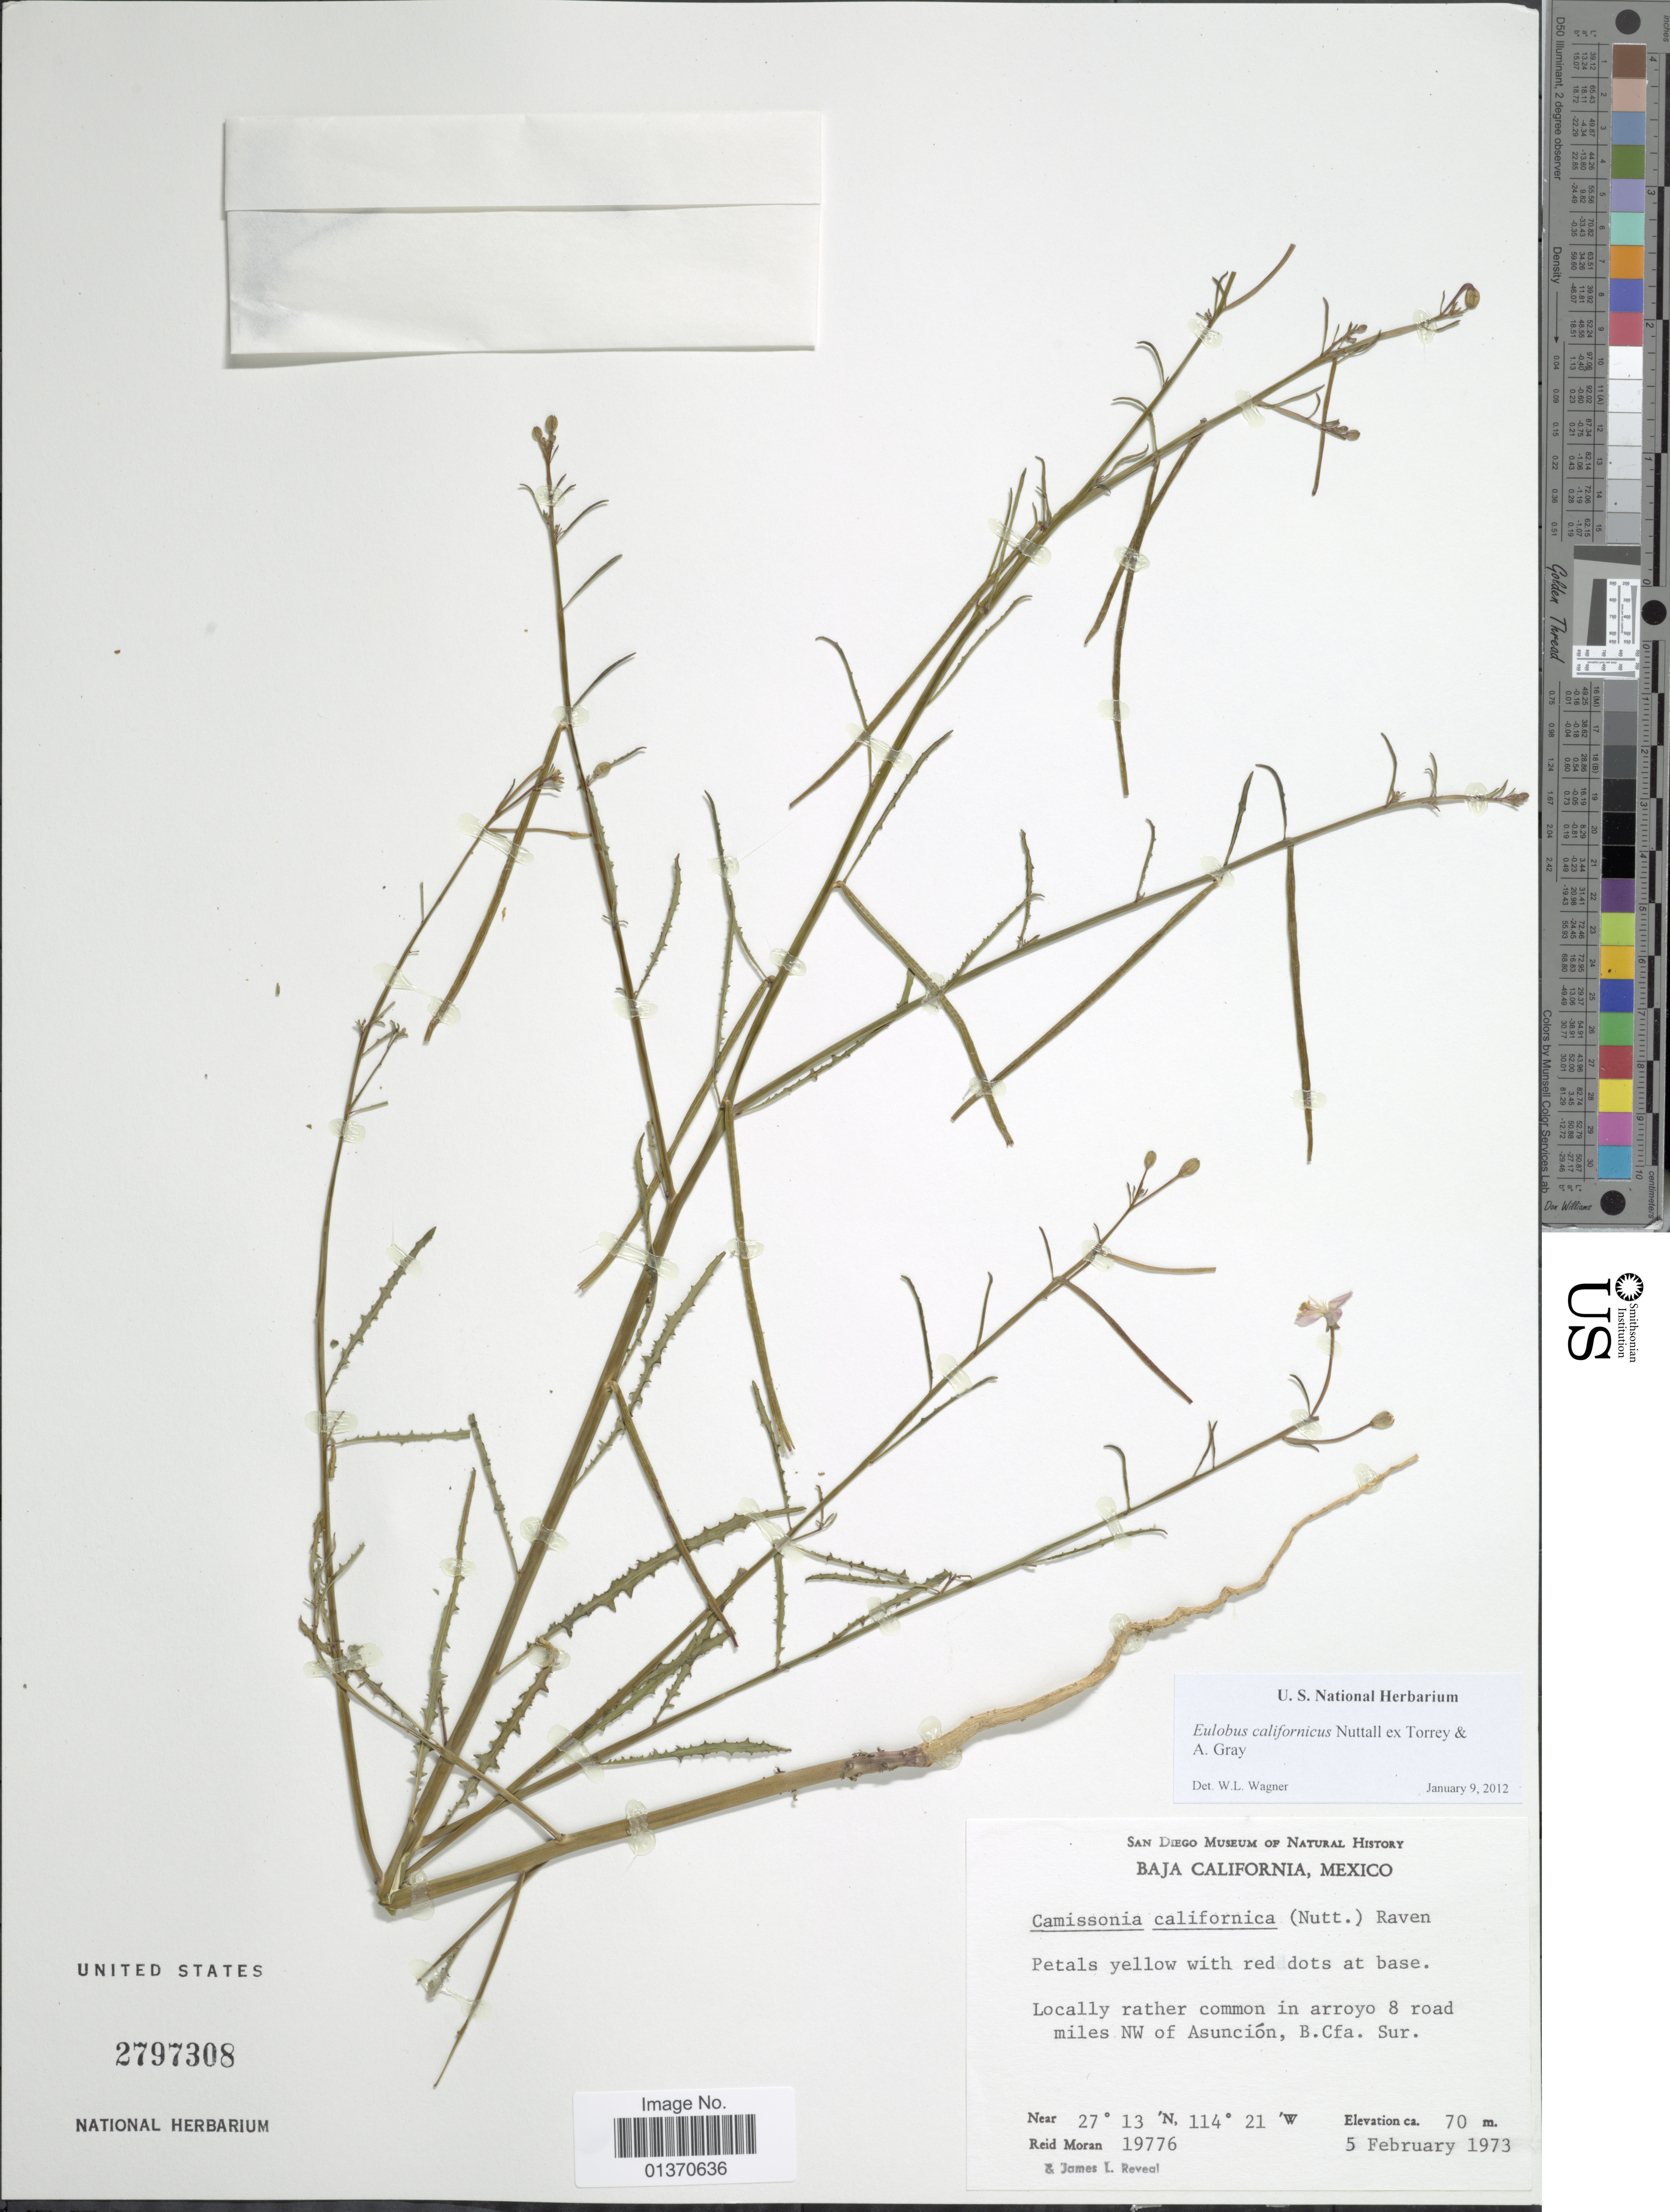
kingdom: Plantae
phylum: Tracheophyta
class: Magnoliopsida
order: Myrtales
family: Onagraceae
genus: Eulobus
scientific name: Eulobus californicus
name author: Nutt. ex Torr. & A. Gray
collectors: R. Moran & J. L. Reveal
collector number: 19776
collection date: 1973-02-05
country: Mexico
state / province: Baja California Sur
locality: Locally rather common in arroyo 8 road miles NW of Asunción, B. Cfa. Sur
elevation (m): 70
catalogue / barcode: US 2797308